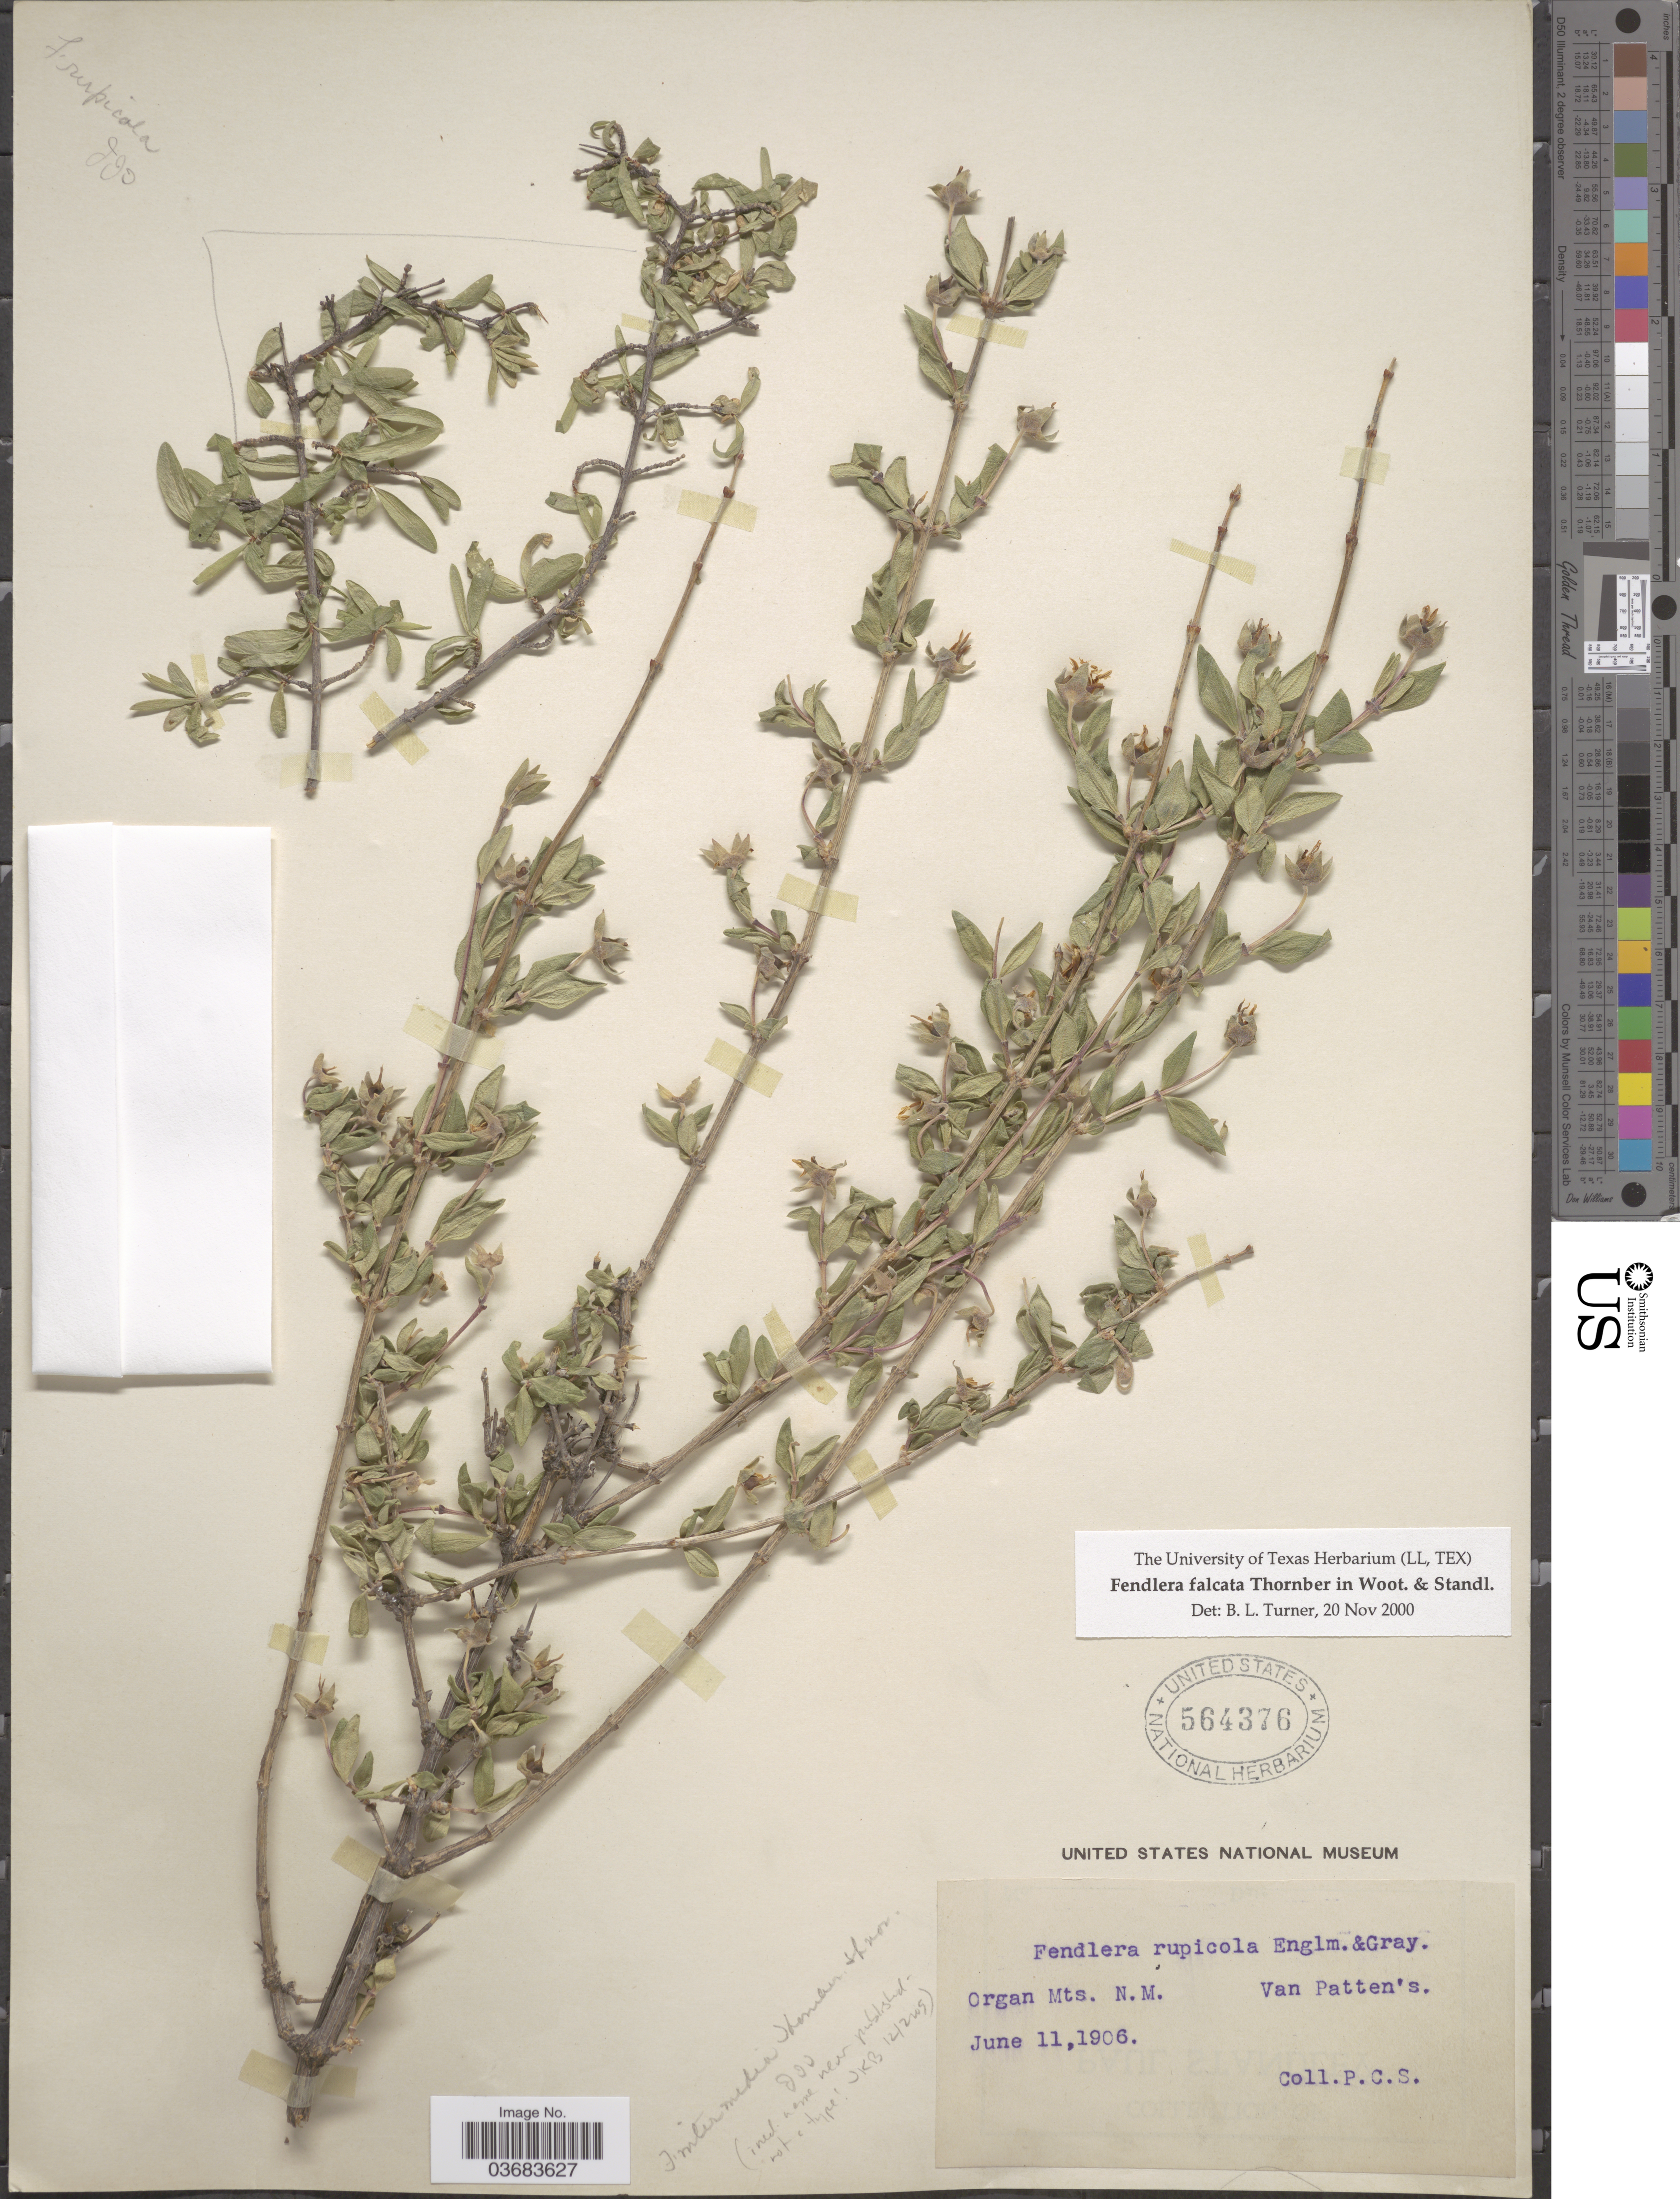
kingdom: Plantae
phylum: Tracheophyta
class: Magnoliopsida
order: Cornales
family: Hydrangeaceae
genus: Fendlera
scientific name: Fendlera rupicola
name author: Englem. & A. Gray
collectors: P. C. S.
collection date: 1906-06-11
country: United States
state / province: New Mexico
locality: Organ Mts.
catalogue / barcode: US 564376